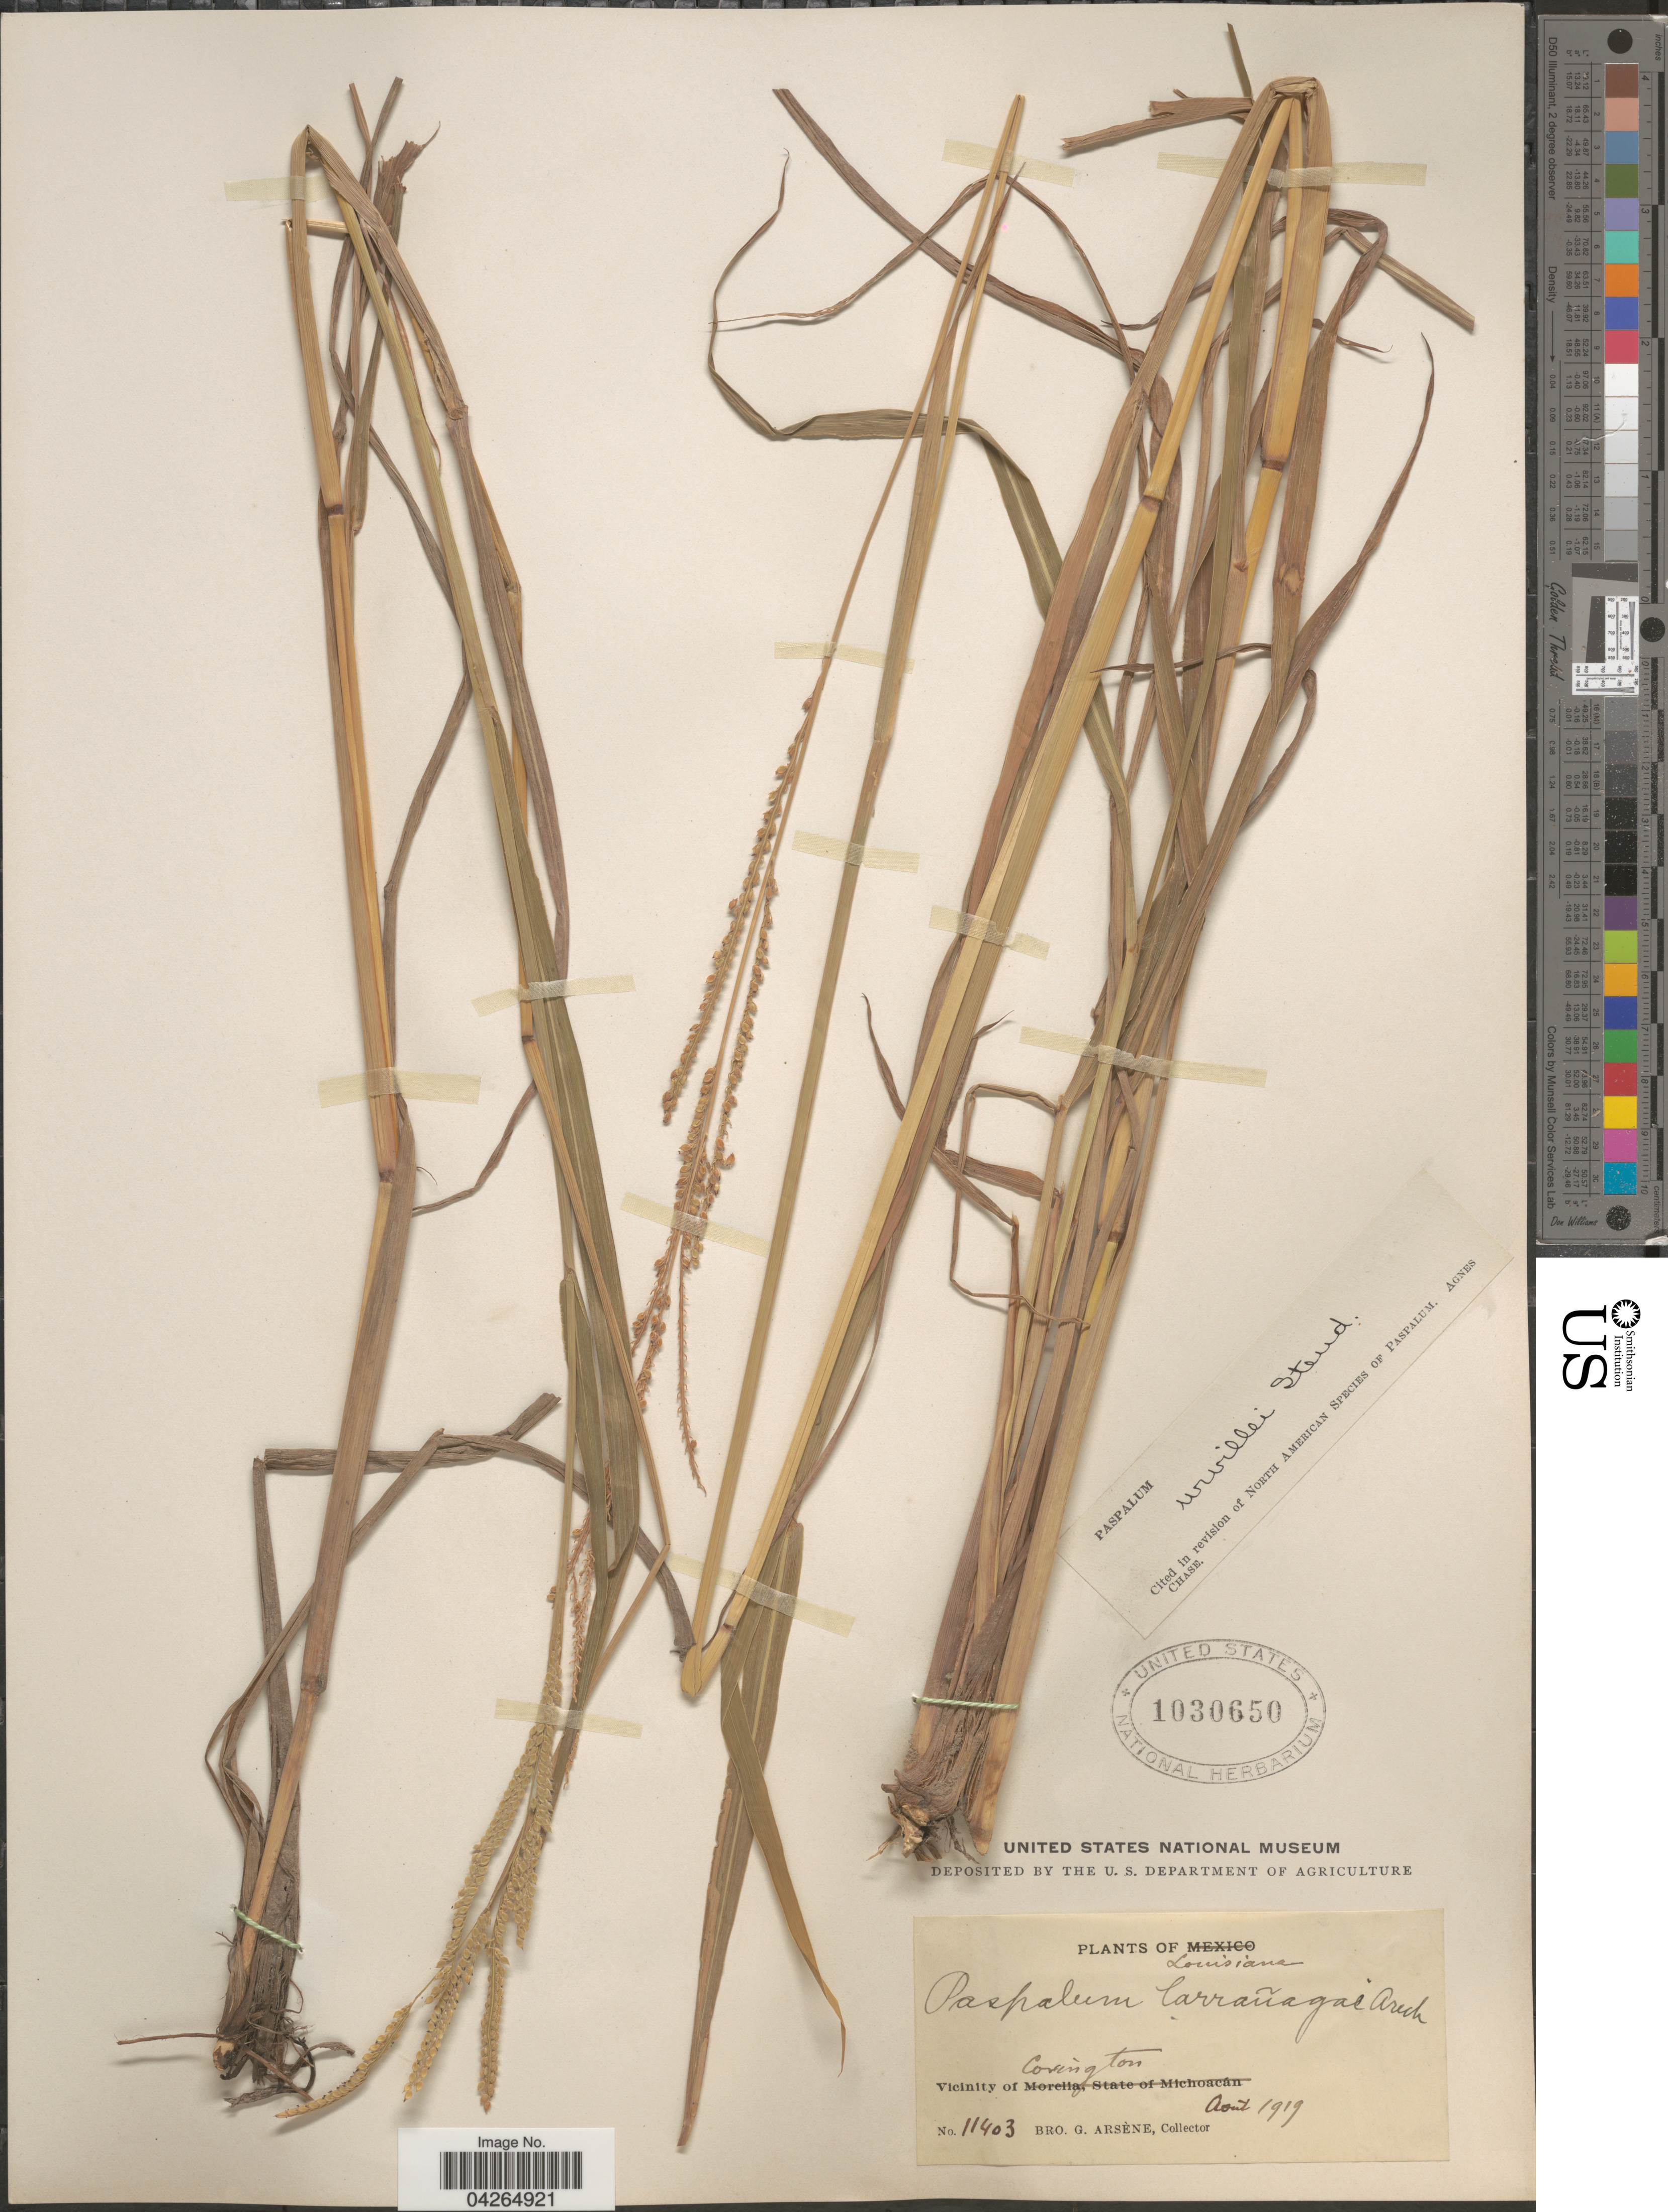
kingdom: Plantae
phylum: Tracheophyta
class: Liliopsida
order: Poales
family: Poaceae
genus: Paspalum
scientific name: Paspalum urvillei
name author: Steud.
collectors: Bro. G. Arsène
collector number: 11403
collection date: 1919-08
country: United States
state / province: Louisiana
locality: Vicinity of Covington.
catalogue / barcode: US 1030650